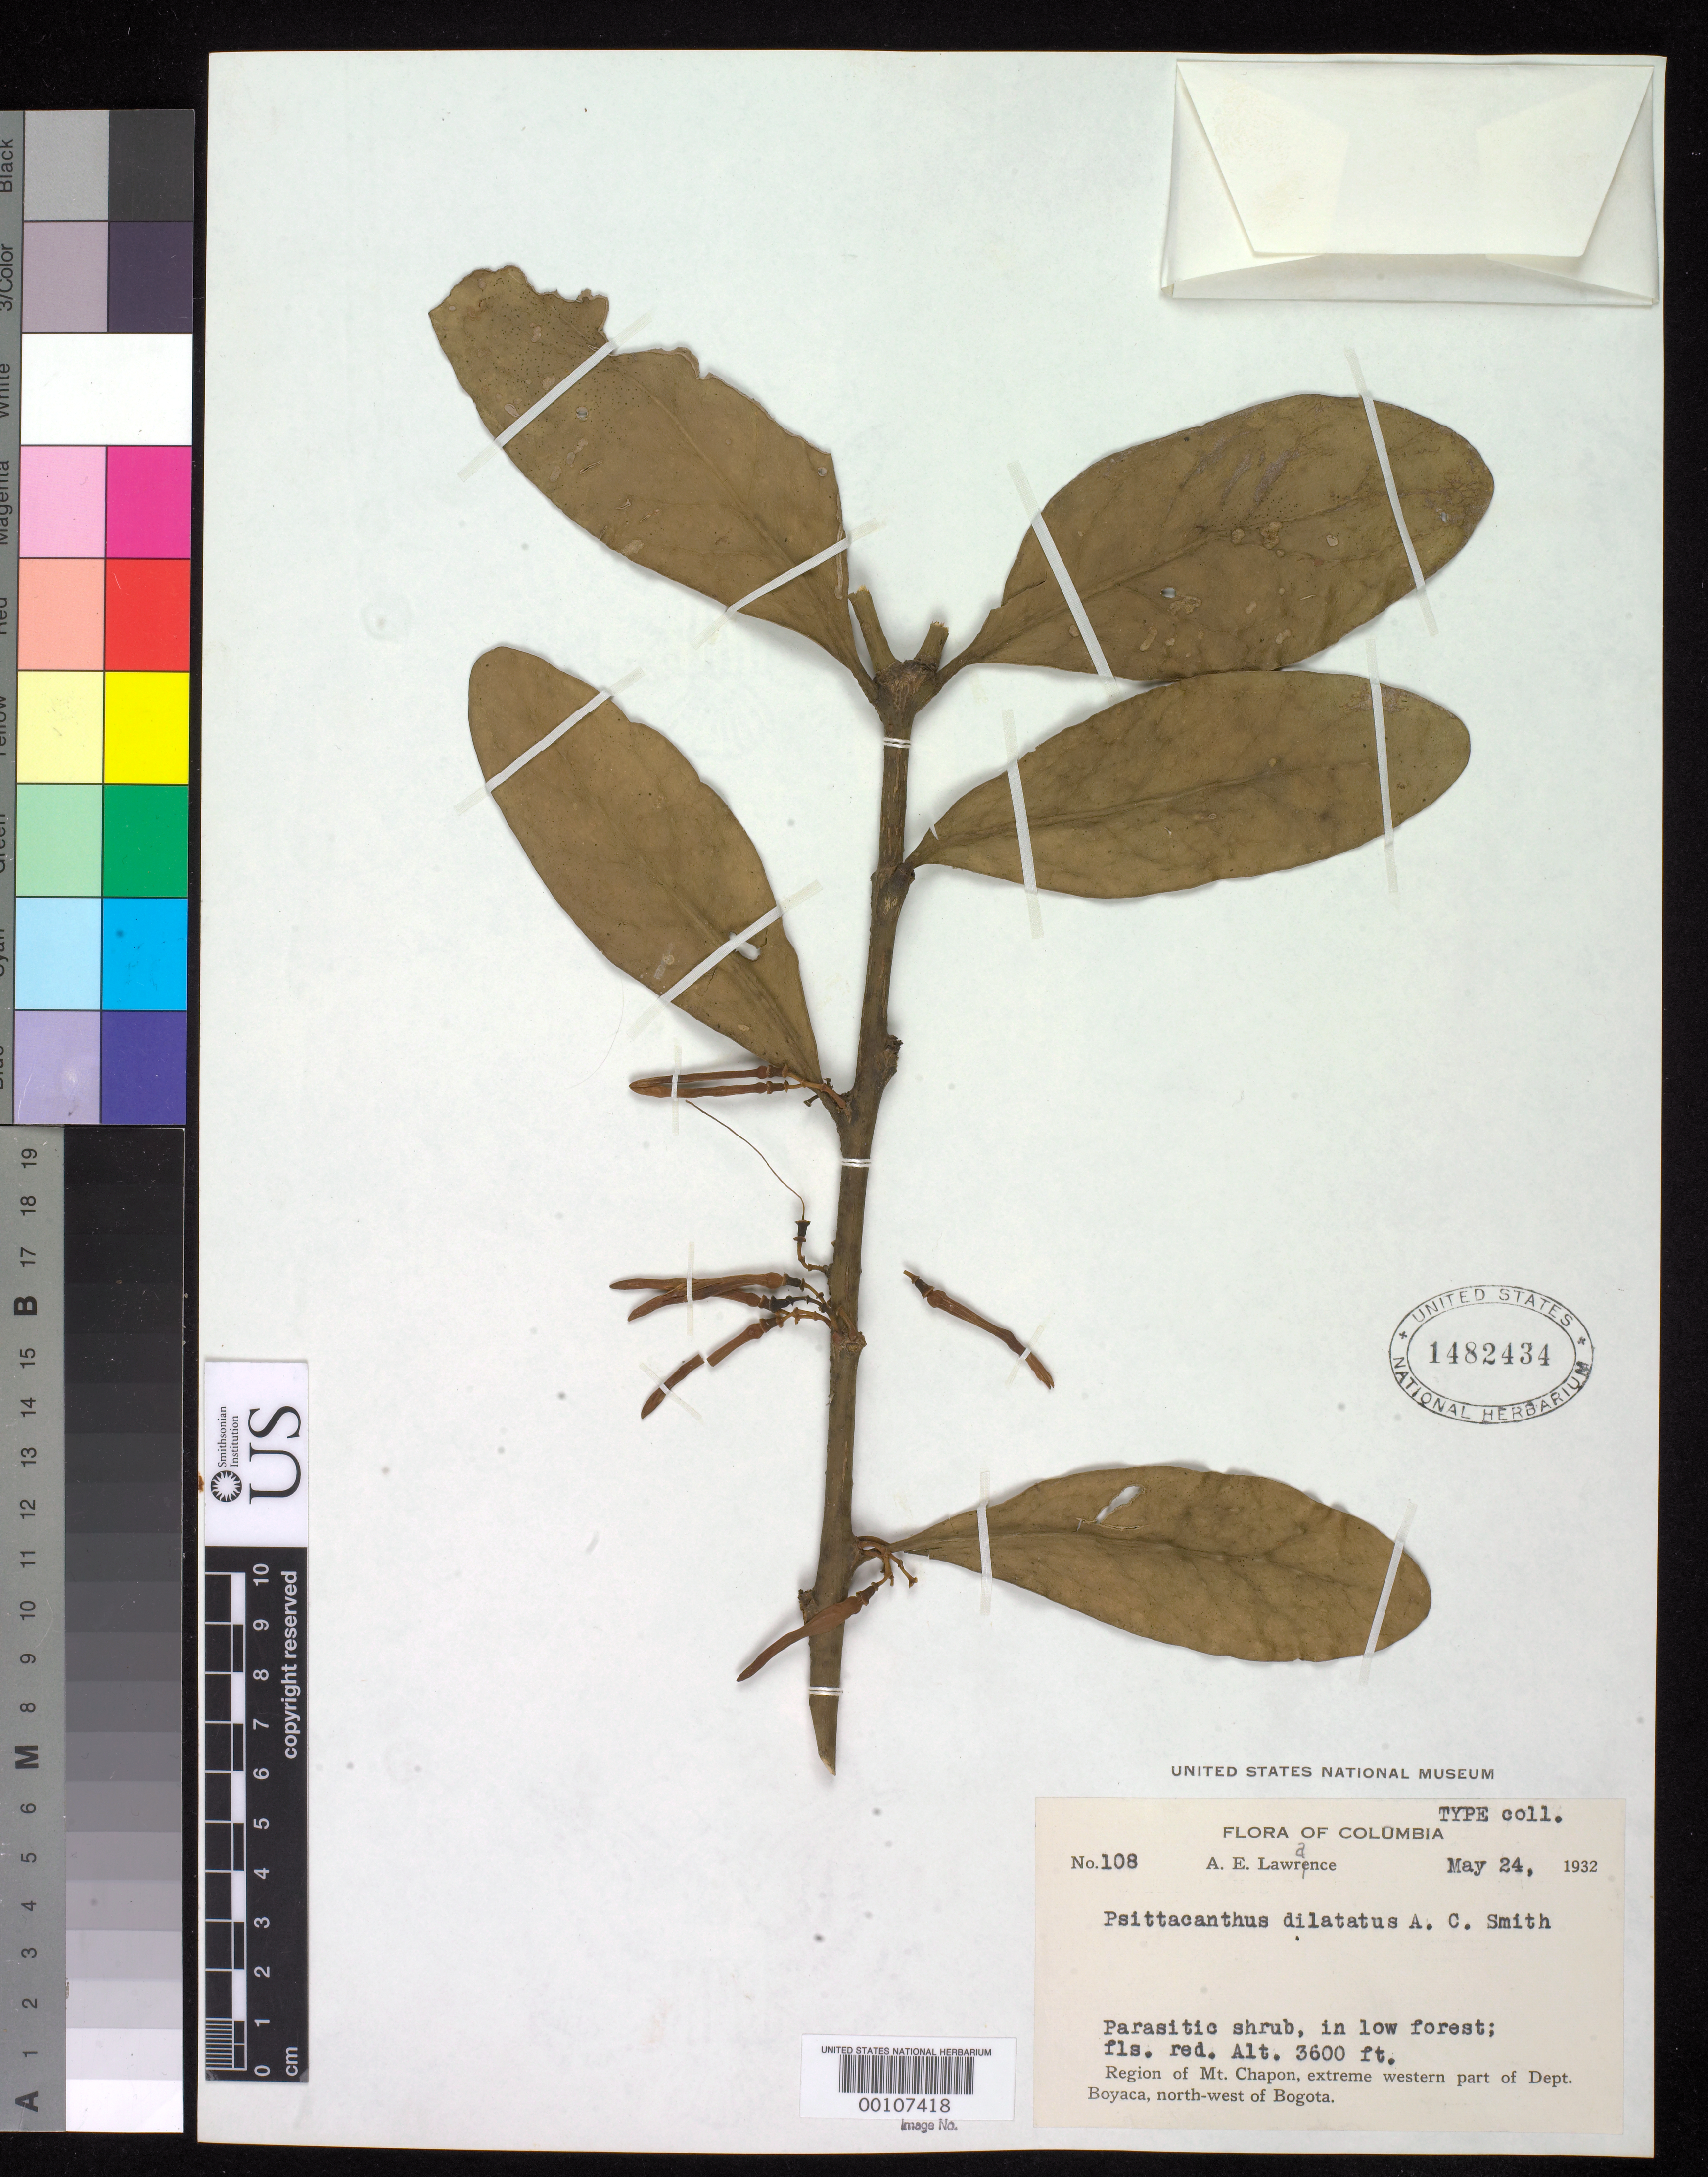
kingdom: Plantae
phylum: Tracheophyta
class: Magnoliopsida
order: Santalales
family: Loranthaceae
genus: Psittacanthus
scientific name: Psittacanthus dilatatus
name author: A.C. Sm.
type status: Isotype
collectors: A. Lawrance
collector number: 108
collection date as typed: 24 May 1932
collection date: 1932-05-24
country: Colombia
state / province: Boyacá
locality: Mt. Chapon.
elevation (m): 1200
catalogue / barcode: US 1482434